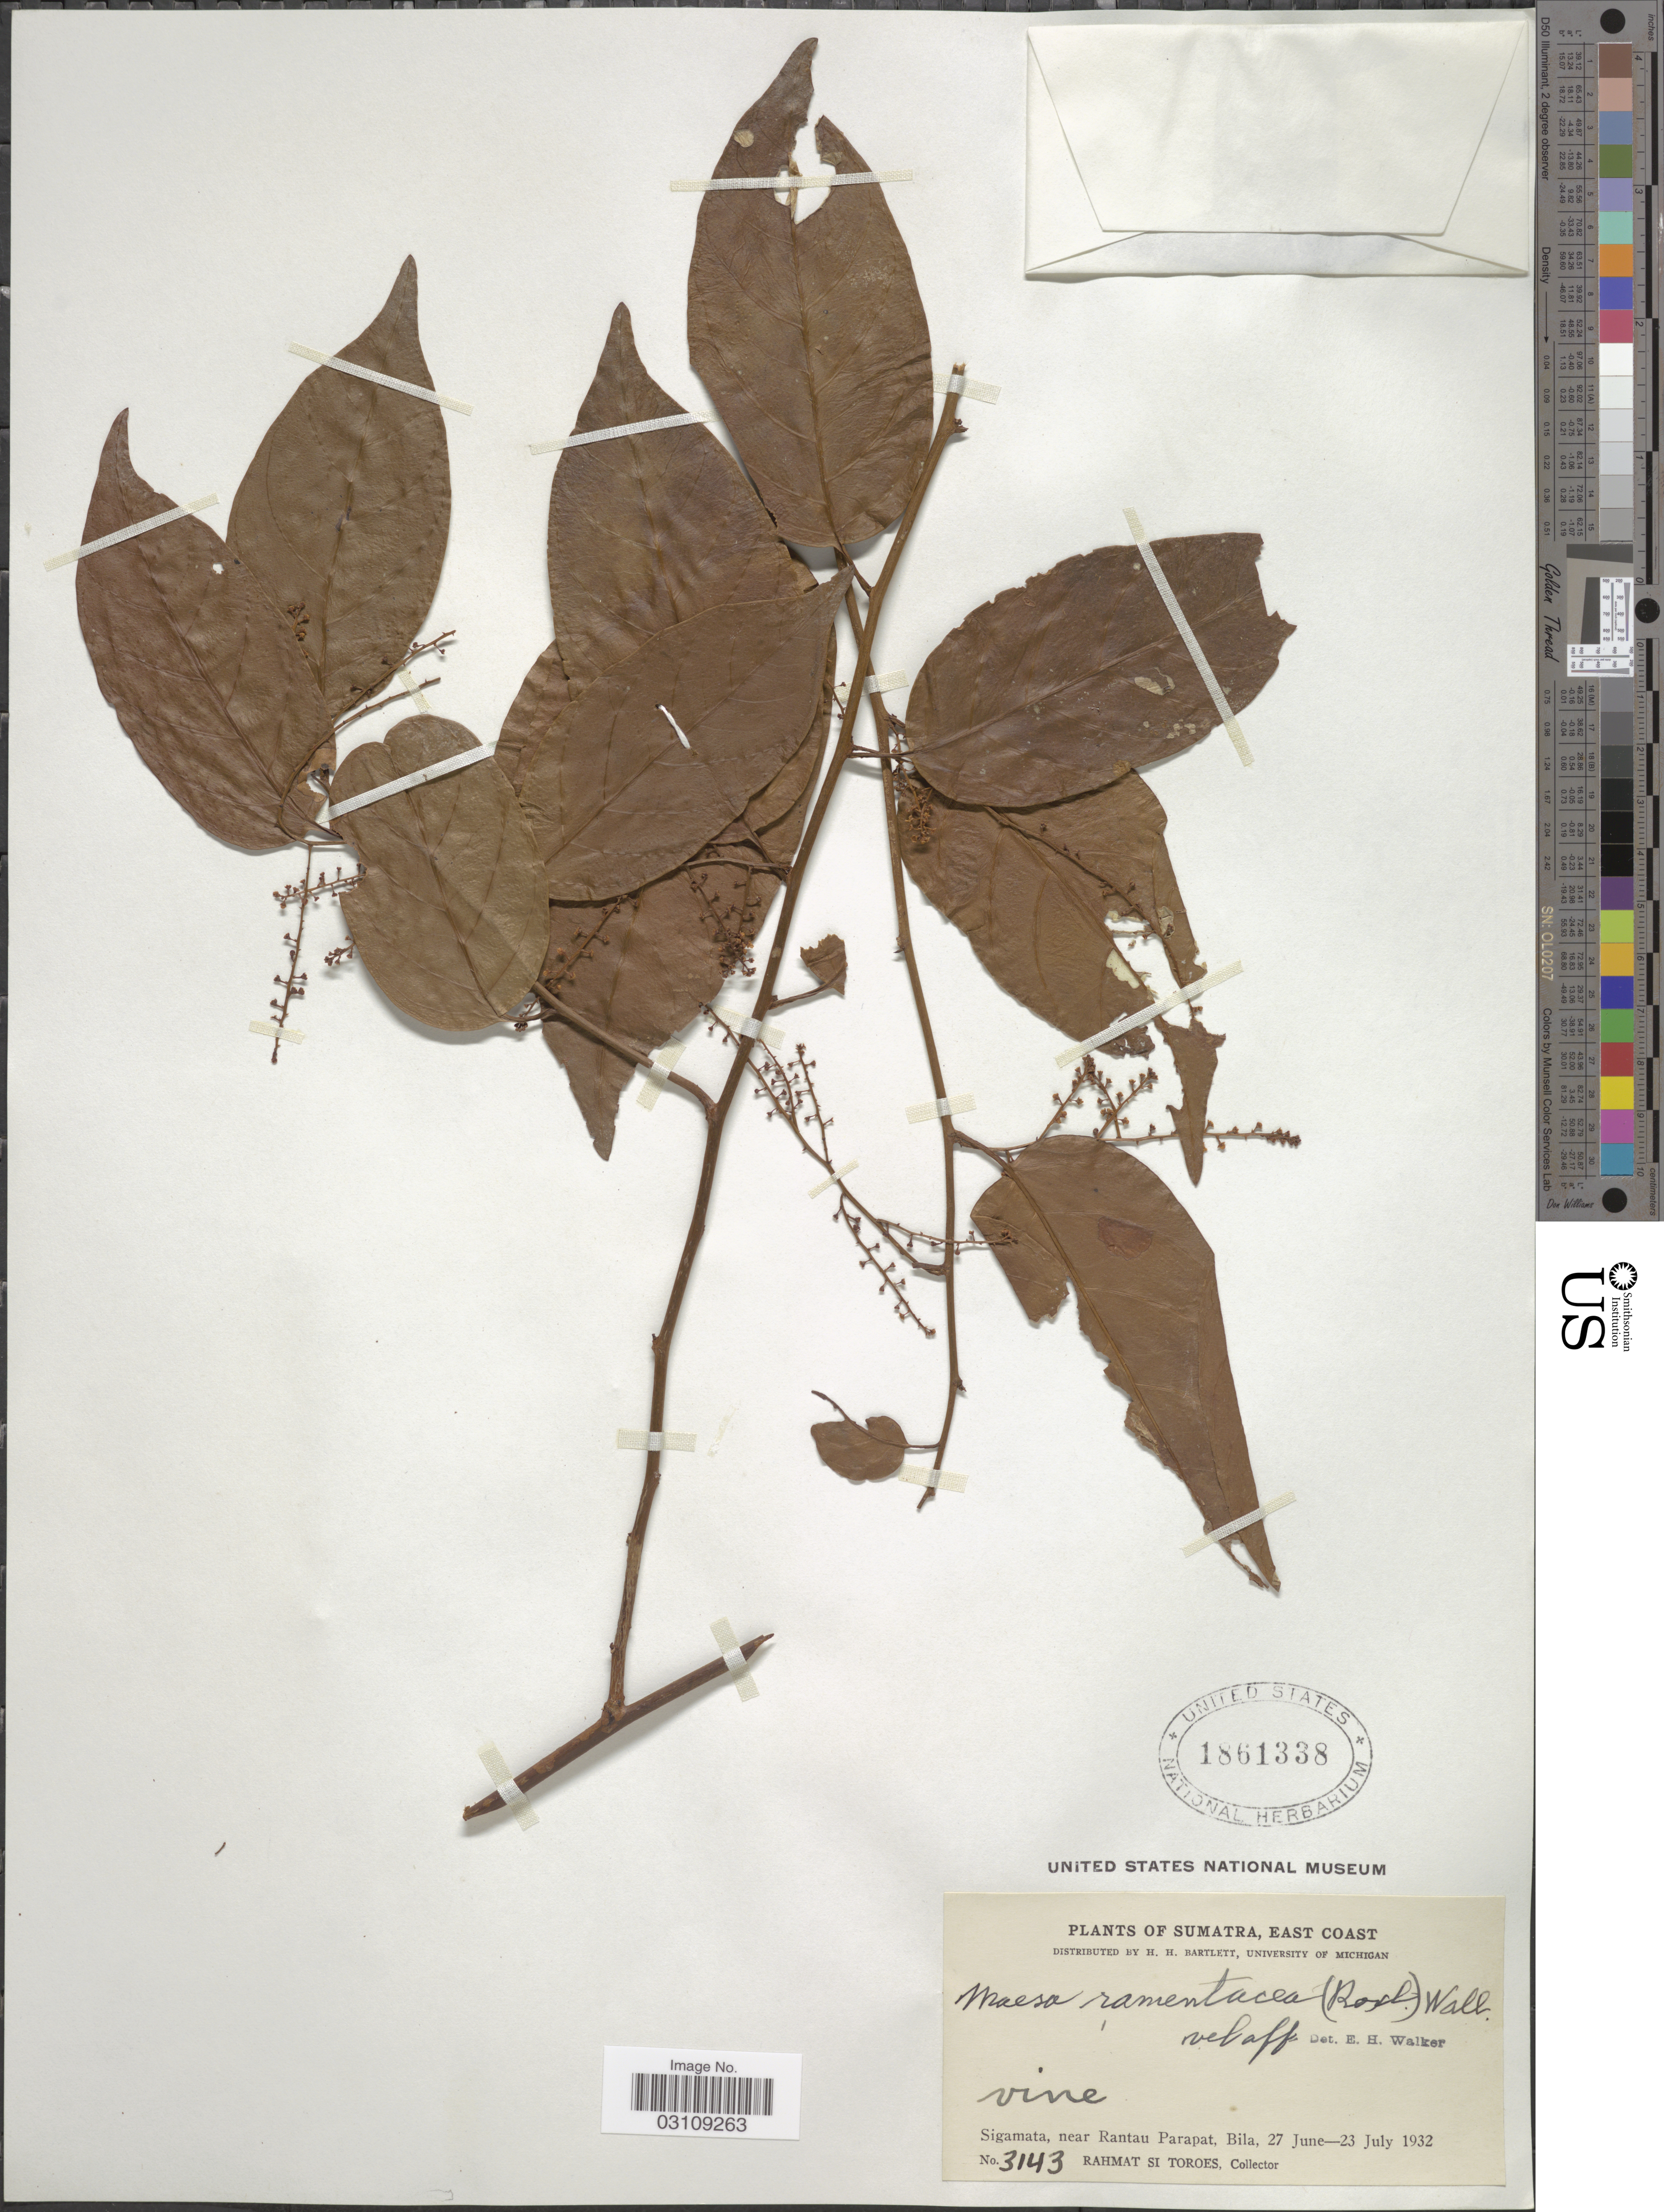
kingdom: Plantae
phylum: Tracheophyta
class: Magnoliopsida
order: Ericales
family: Primulaceae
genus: Maesa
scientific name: Maesa ramentacea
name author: (Roxb.) A. DC.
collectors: Rahmat Si Boeea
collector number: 3143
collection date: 1932-06-27/1932-07-23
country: Indonesia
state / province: Sumatra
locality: East Coast. Sigamata, near Rantau Parapat, Bila.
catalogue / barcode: US 1861338